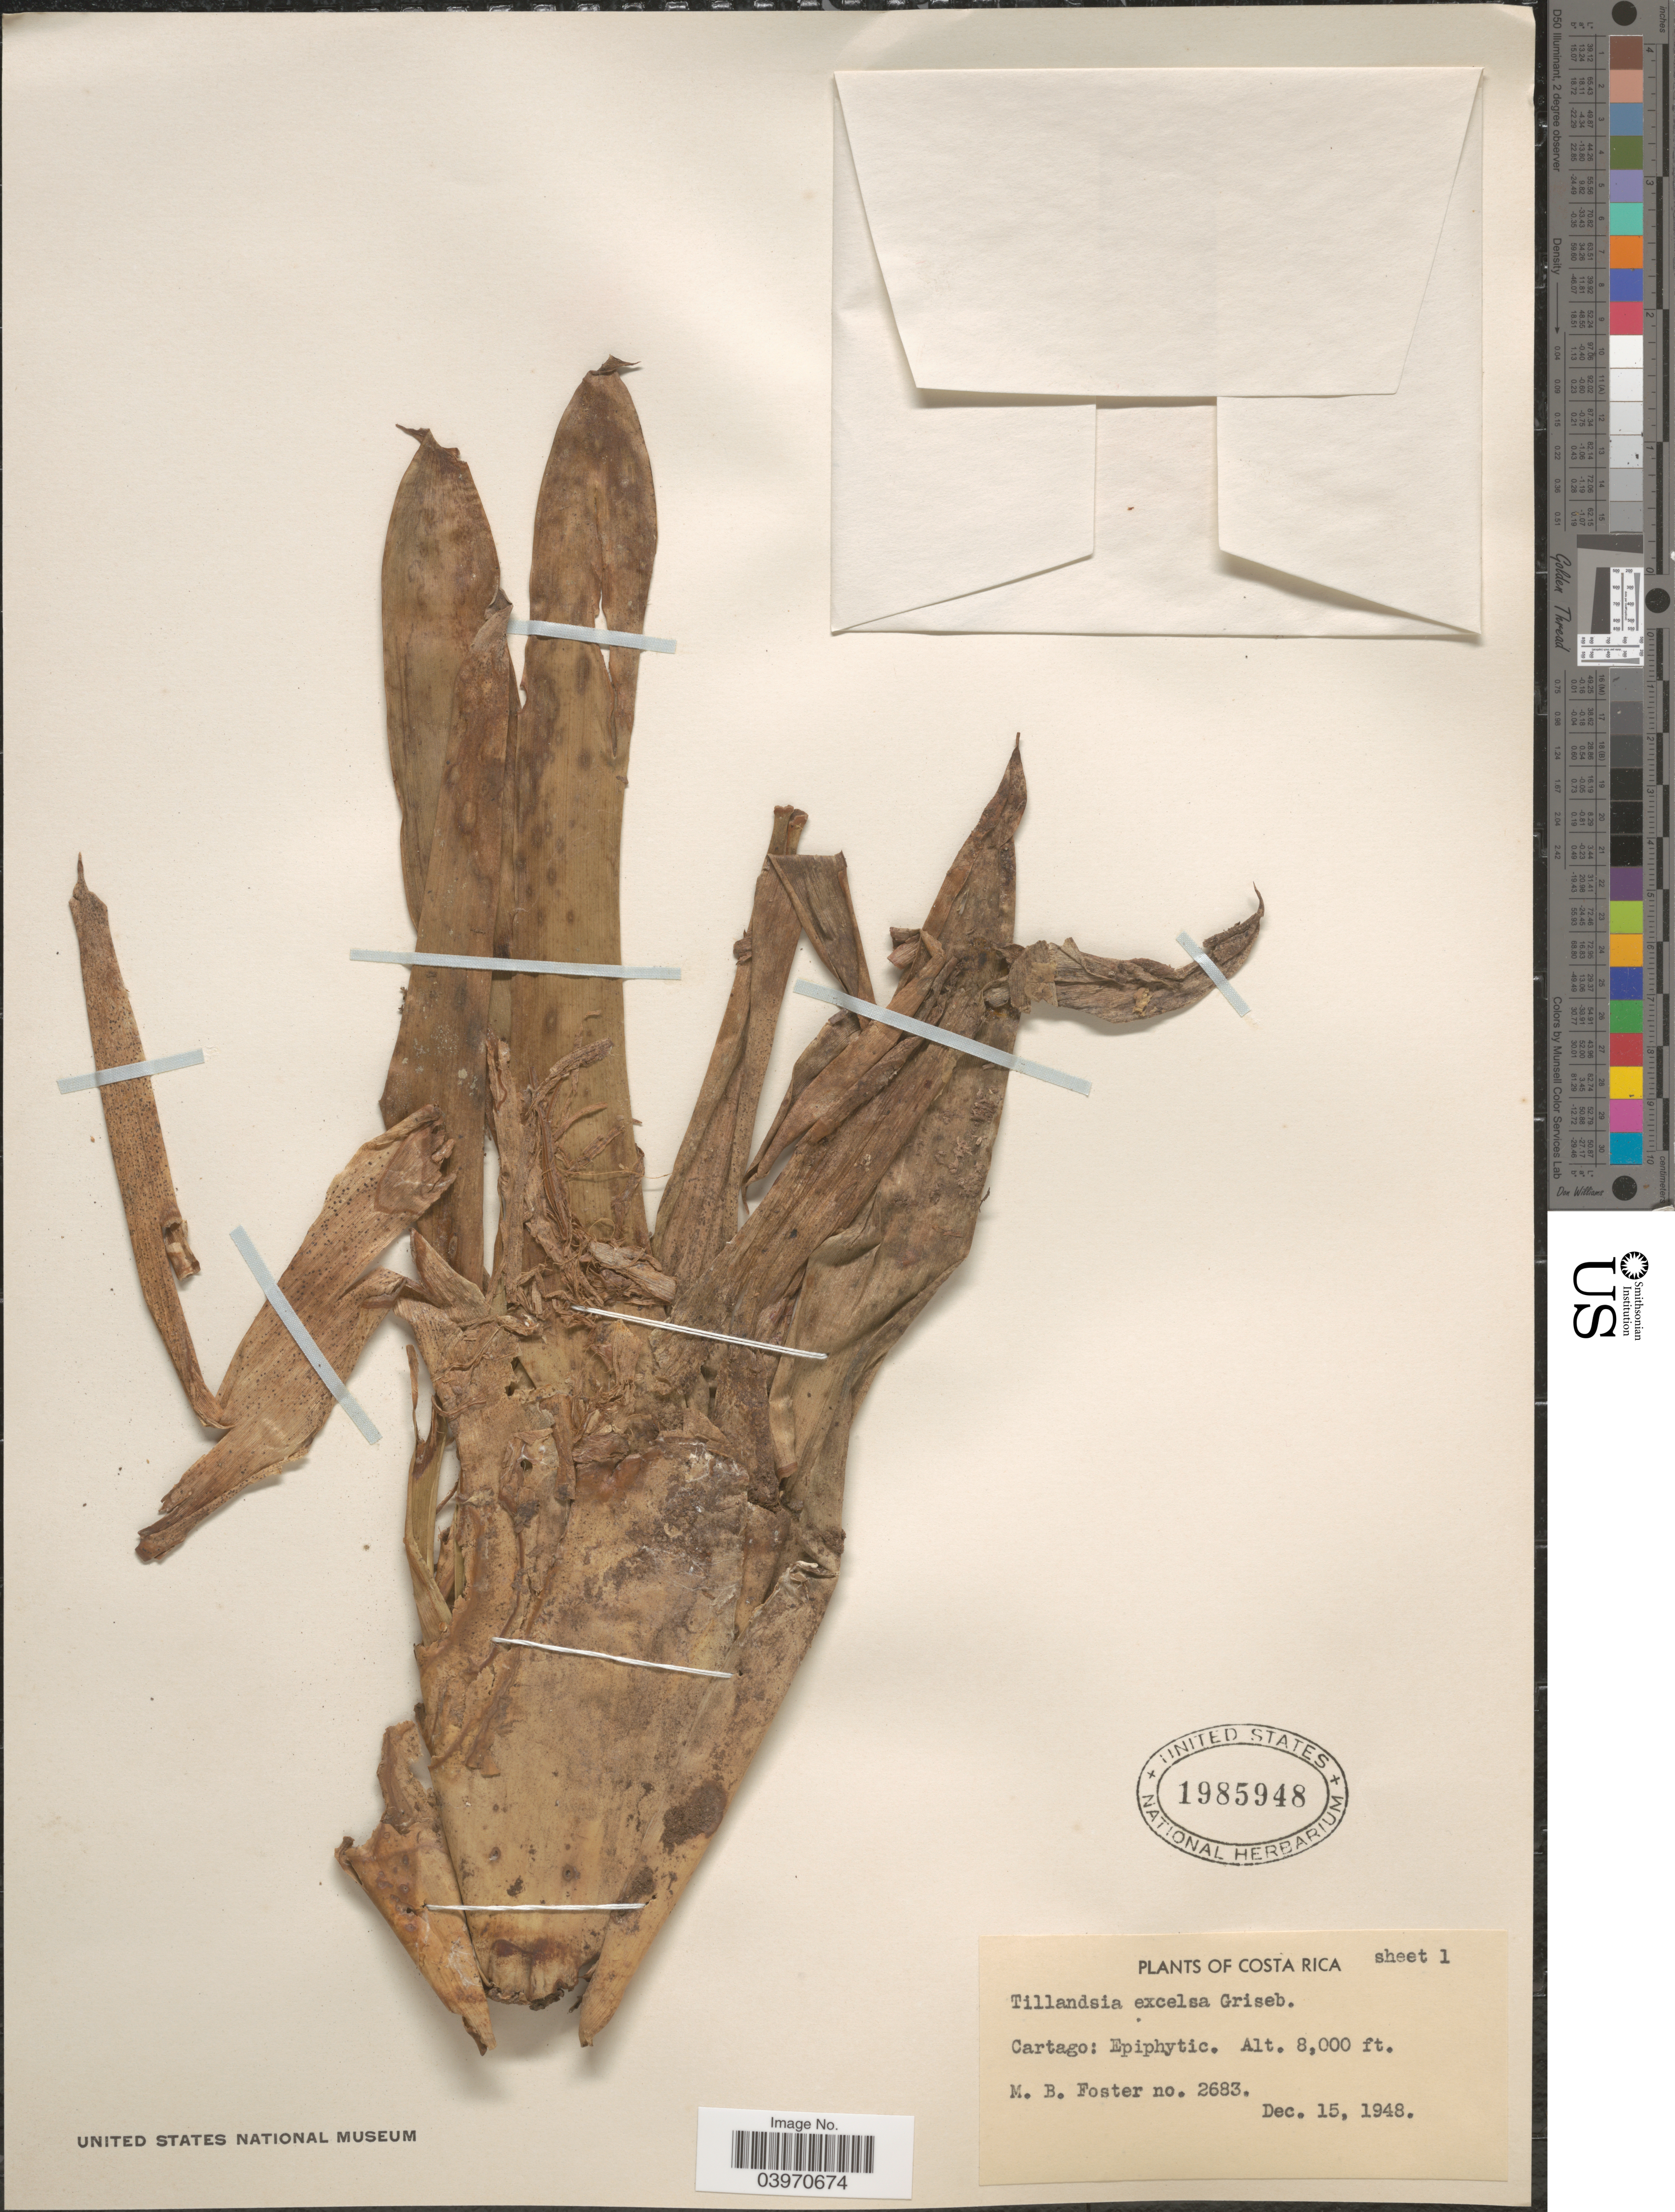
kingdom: Plantae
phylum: Tracheophyta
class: Liliopsida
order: Poales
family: Bromeliaceae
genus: Tillandsia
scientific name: Tillandsia excelsa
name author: Griseb.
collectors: M. B. Foster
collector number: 2683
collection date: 1948-12-15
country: Costa Rica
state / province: Cartago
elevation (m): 2438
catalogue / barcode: US 1985948